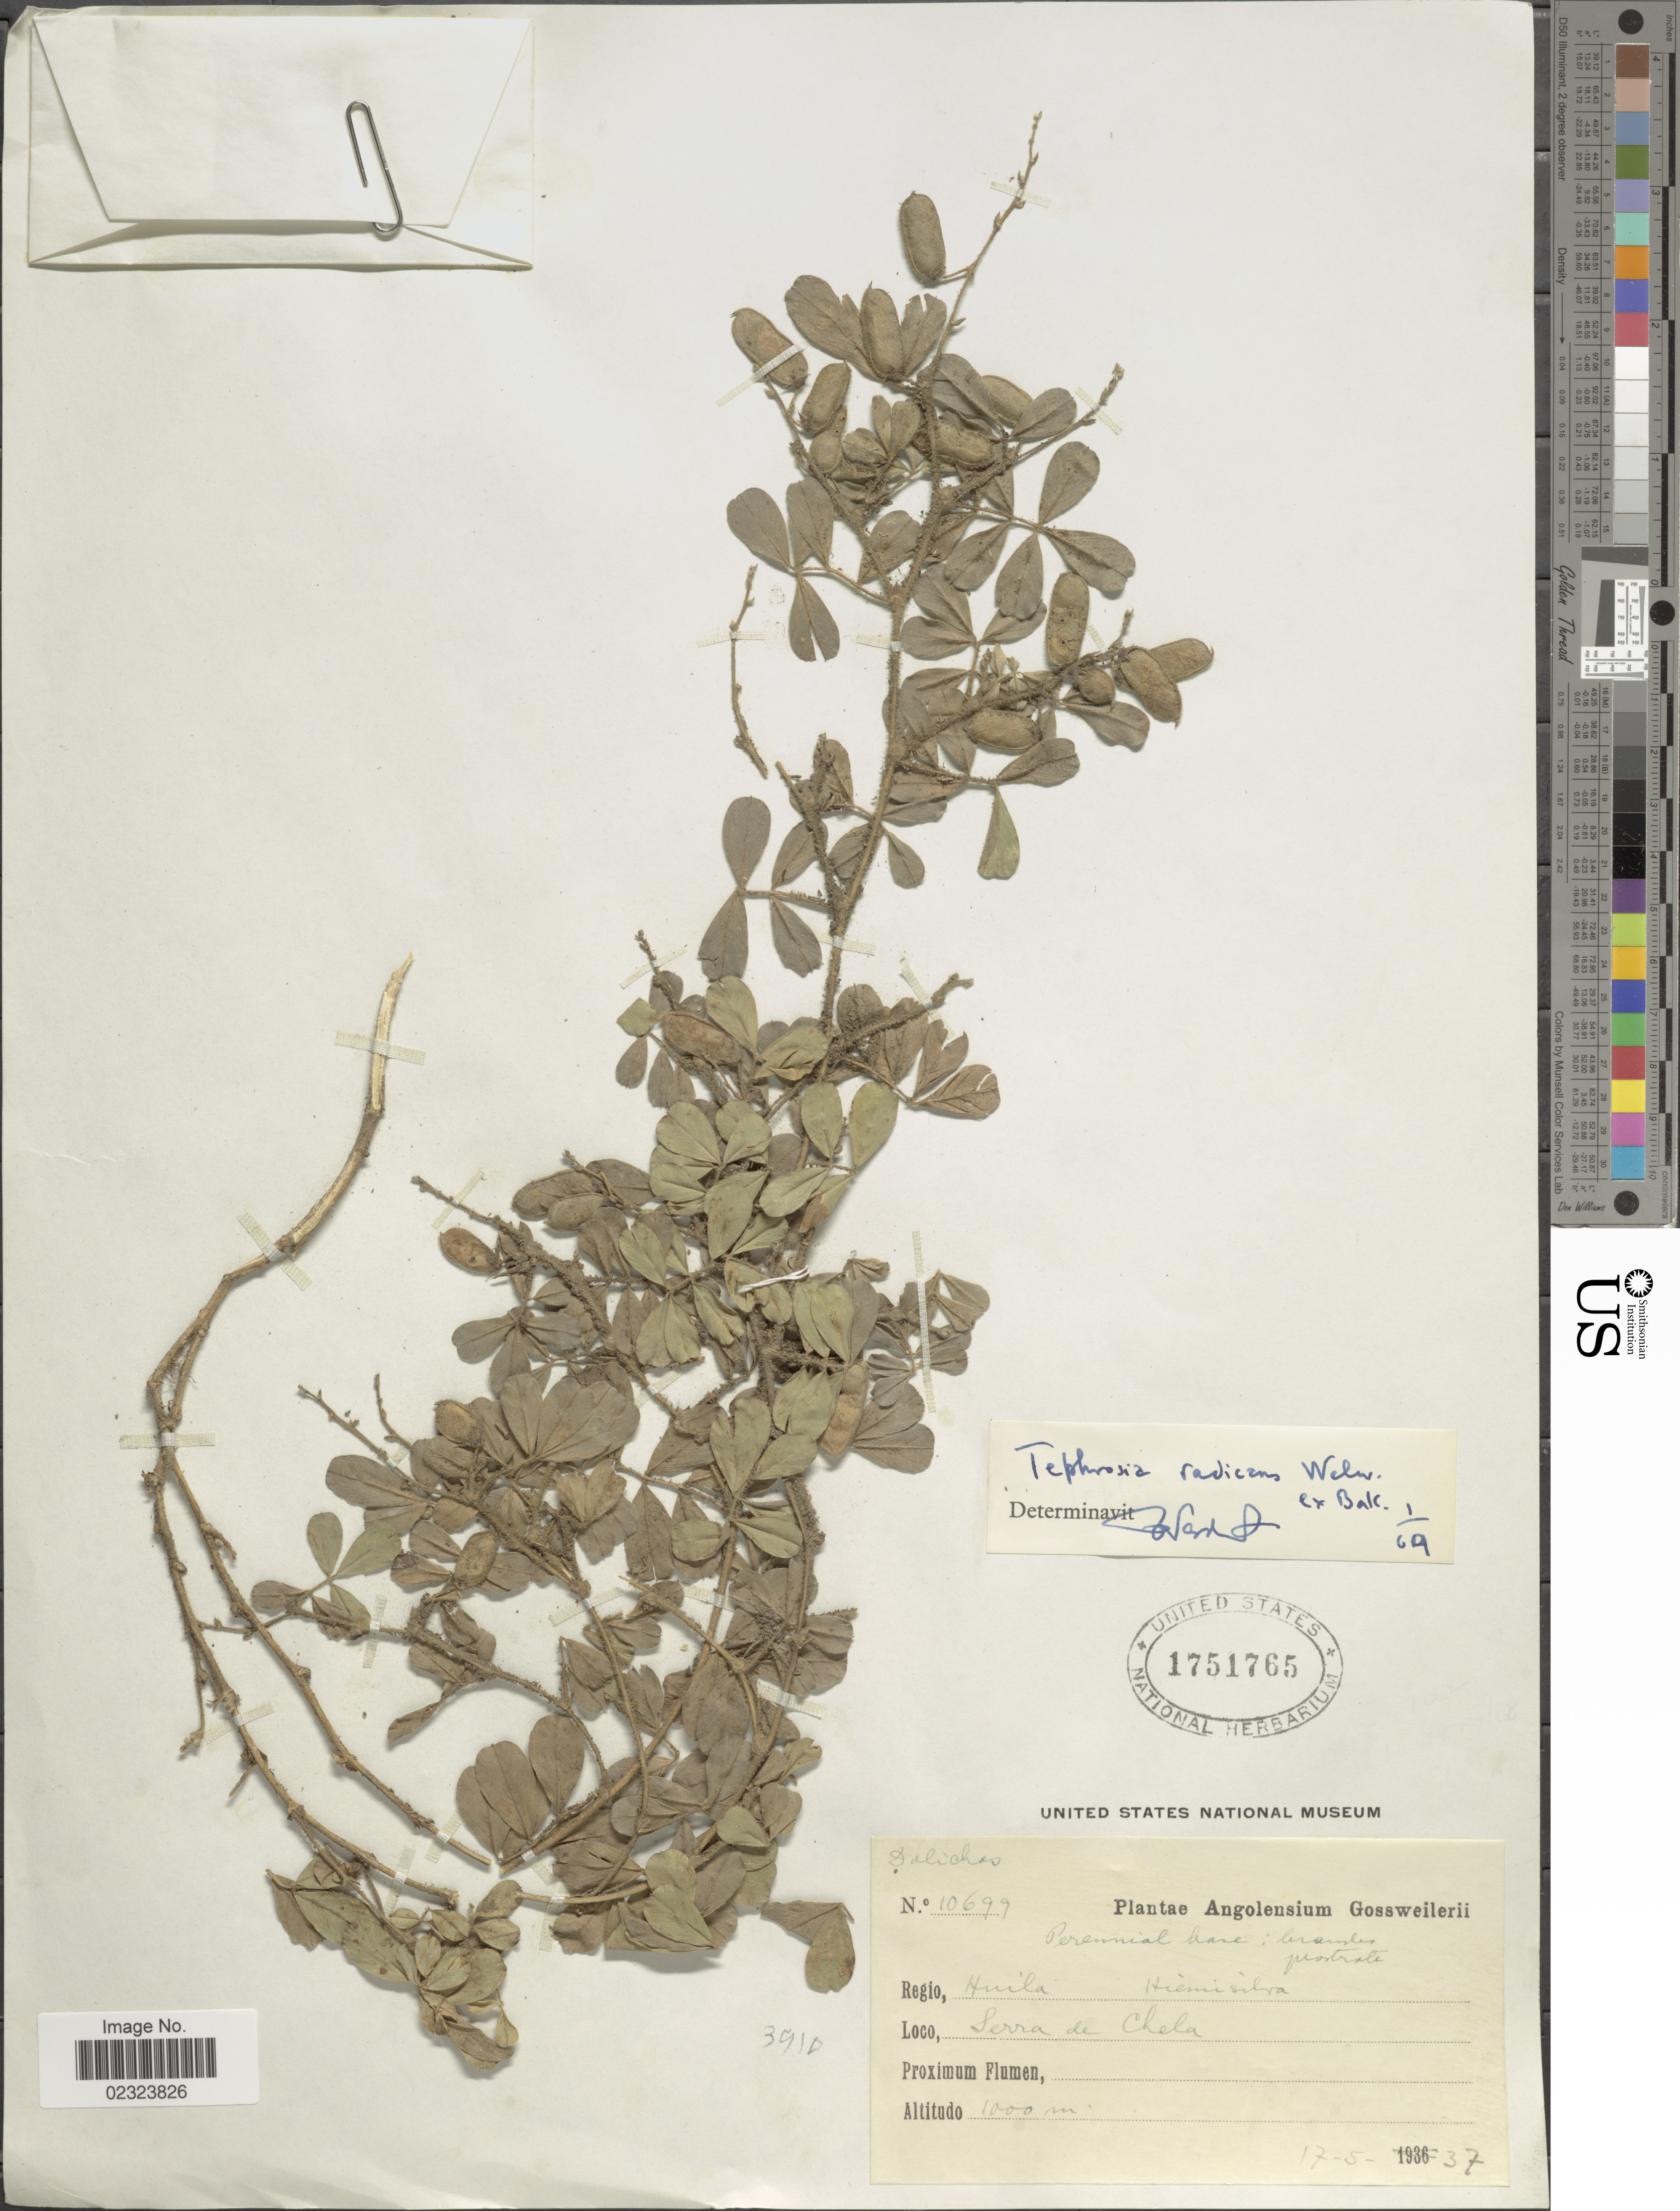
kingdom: Plantae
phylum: Tracheophyta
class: Magnoliopsida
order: Fabales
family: Fabaceae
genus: Tephrosia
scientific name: Tephrosia radicans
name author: Baker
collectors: -. Gossweiler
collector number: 10699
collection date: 1937-05-17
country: Angola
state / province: Huila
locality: Hiemisilva. Serra de Chela.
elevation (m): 1000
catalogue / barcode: US 1751765